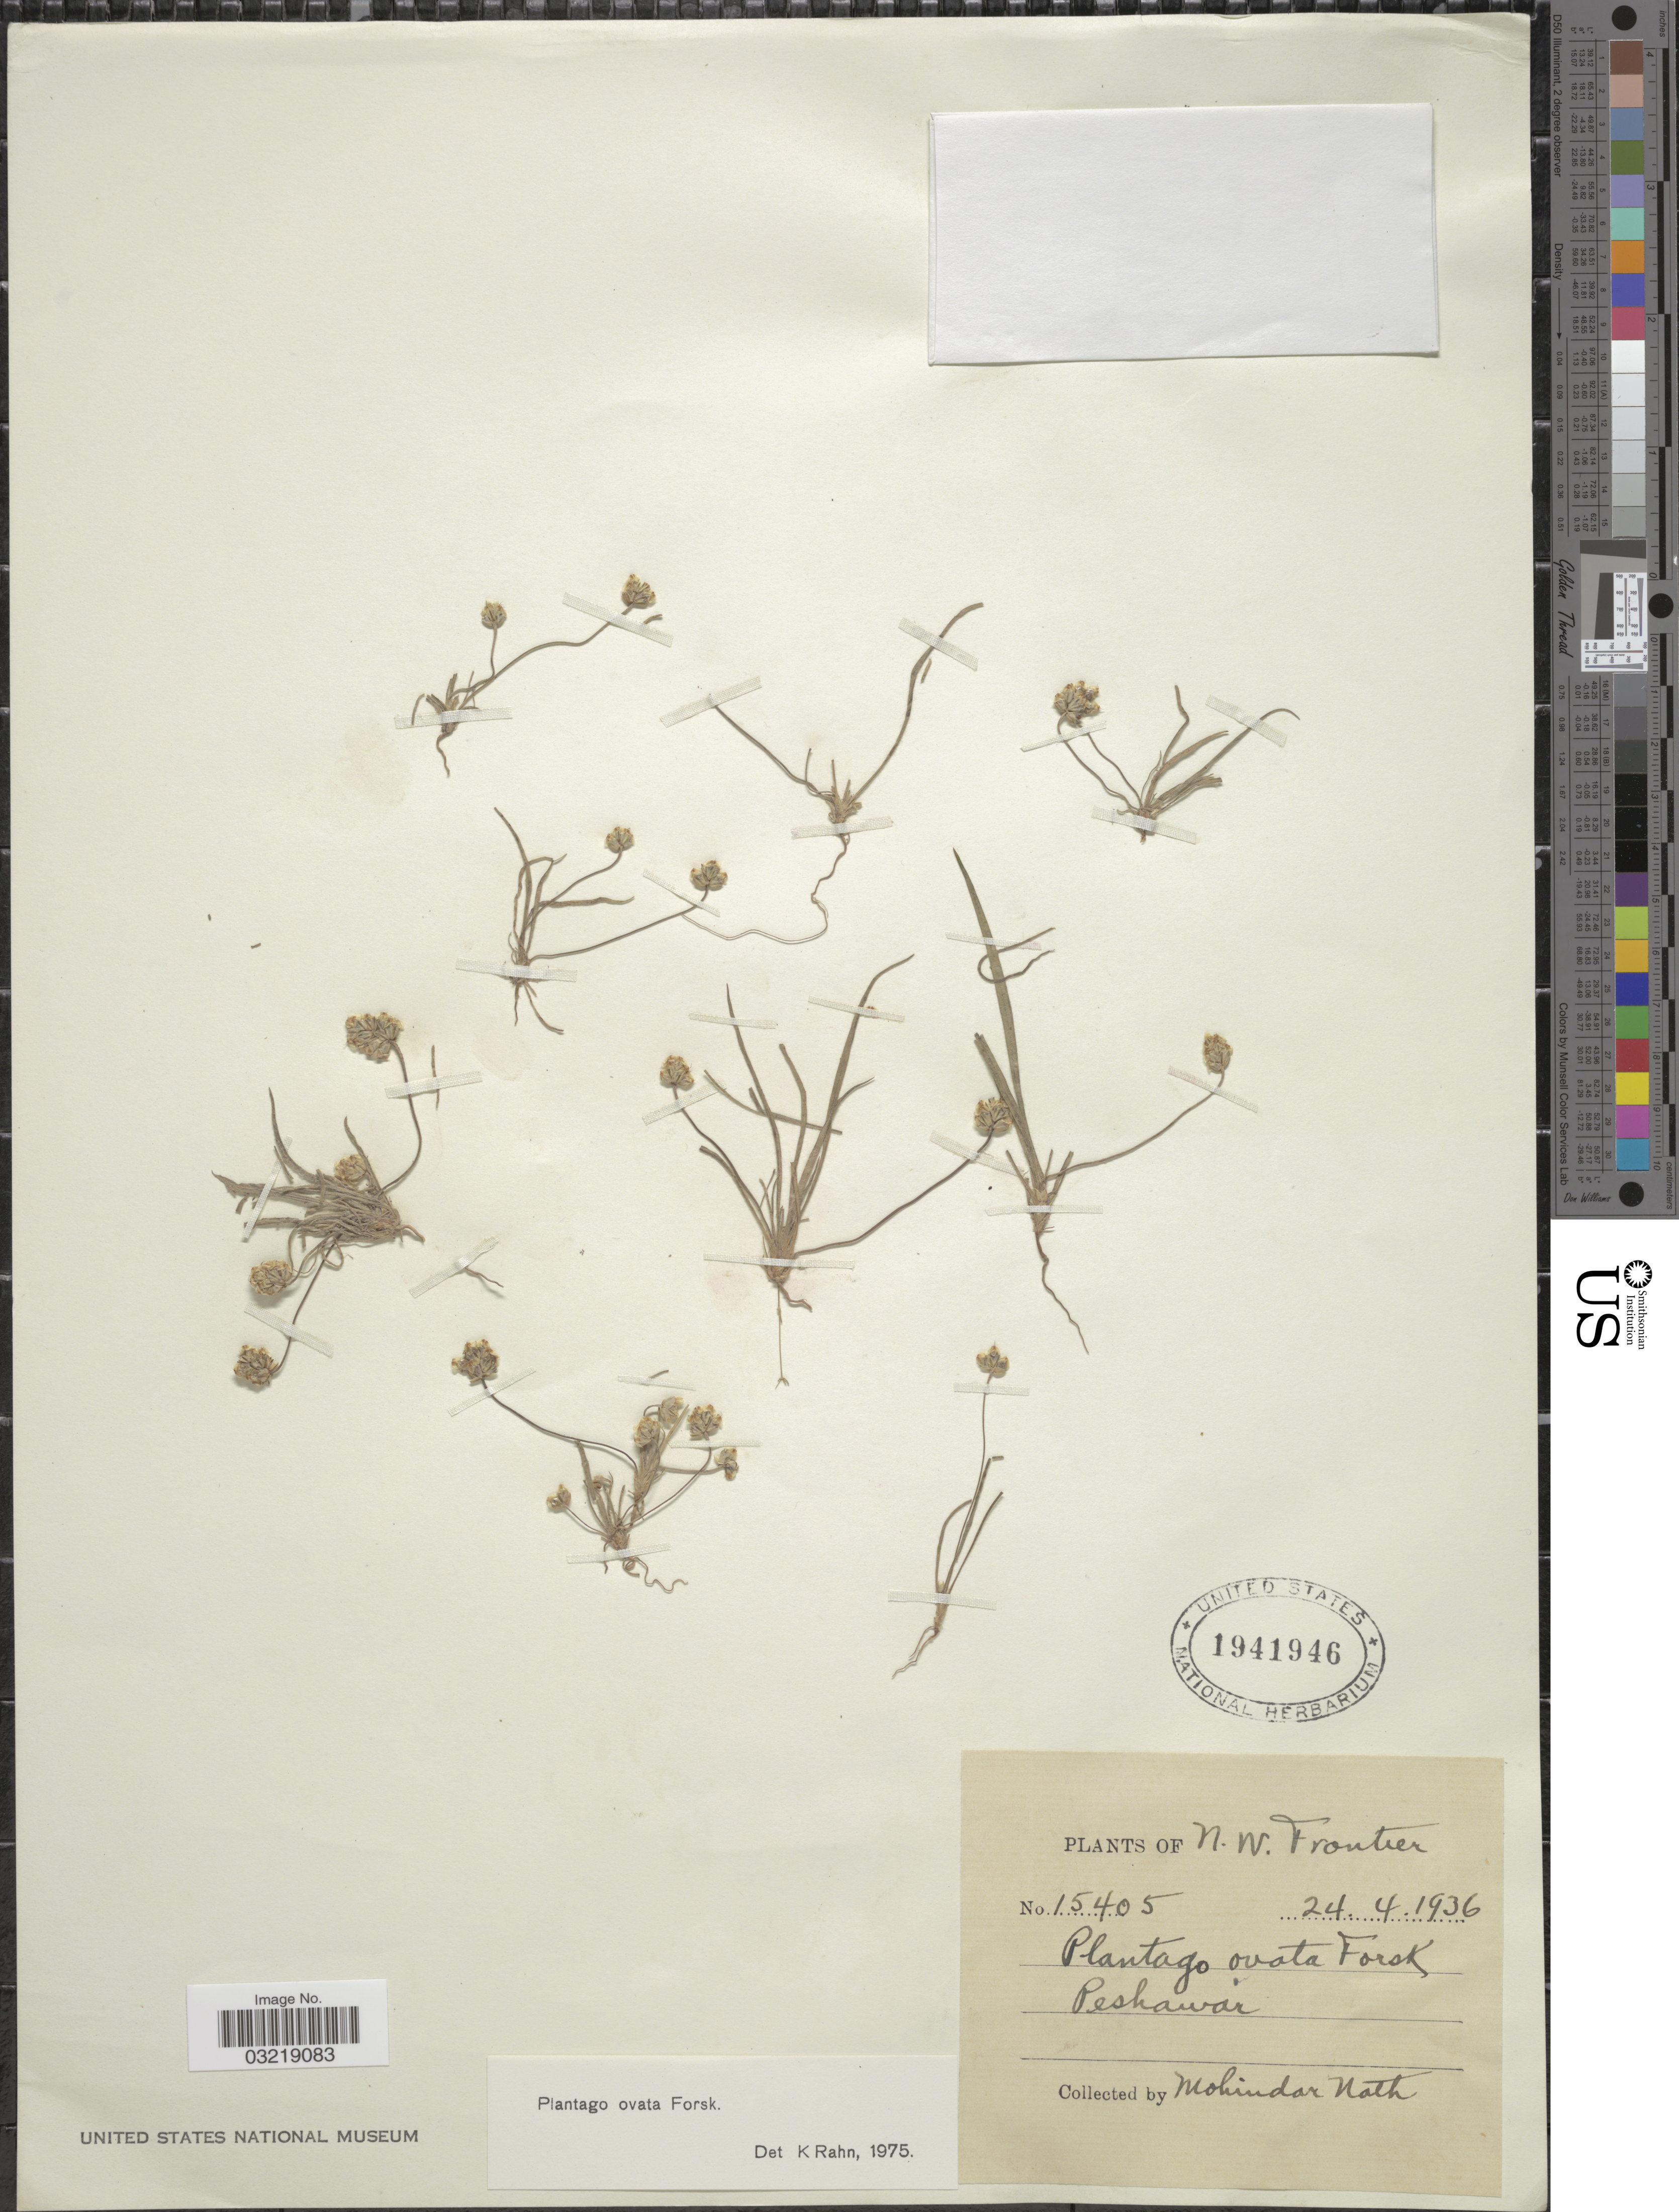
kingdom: Plantae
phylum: Tracheophyta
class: Magnoliopsida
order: Lamiales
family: Plantaginaceae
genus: Plantago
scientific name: Plantago ovata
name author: Forssk.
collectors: N. Mohindar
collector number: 15405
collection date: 1936-04-24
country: Pakistan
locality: N.W. Frontier. Peshawar.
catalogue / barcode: US 1941946